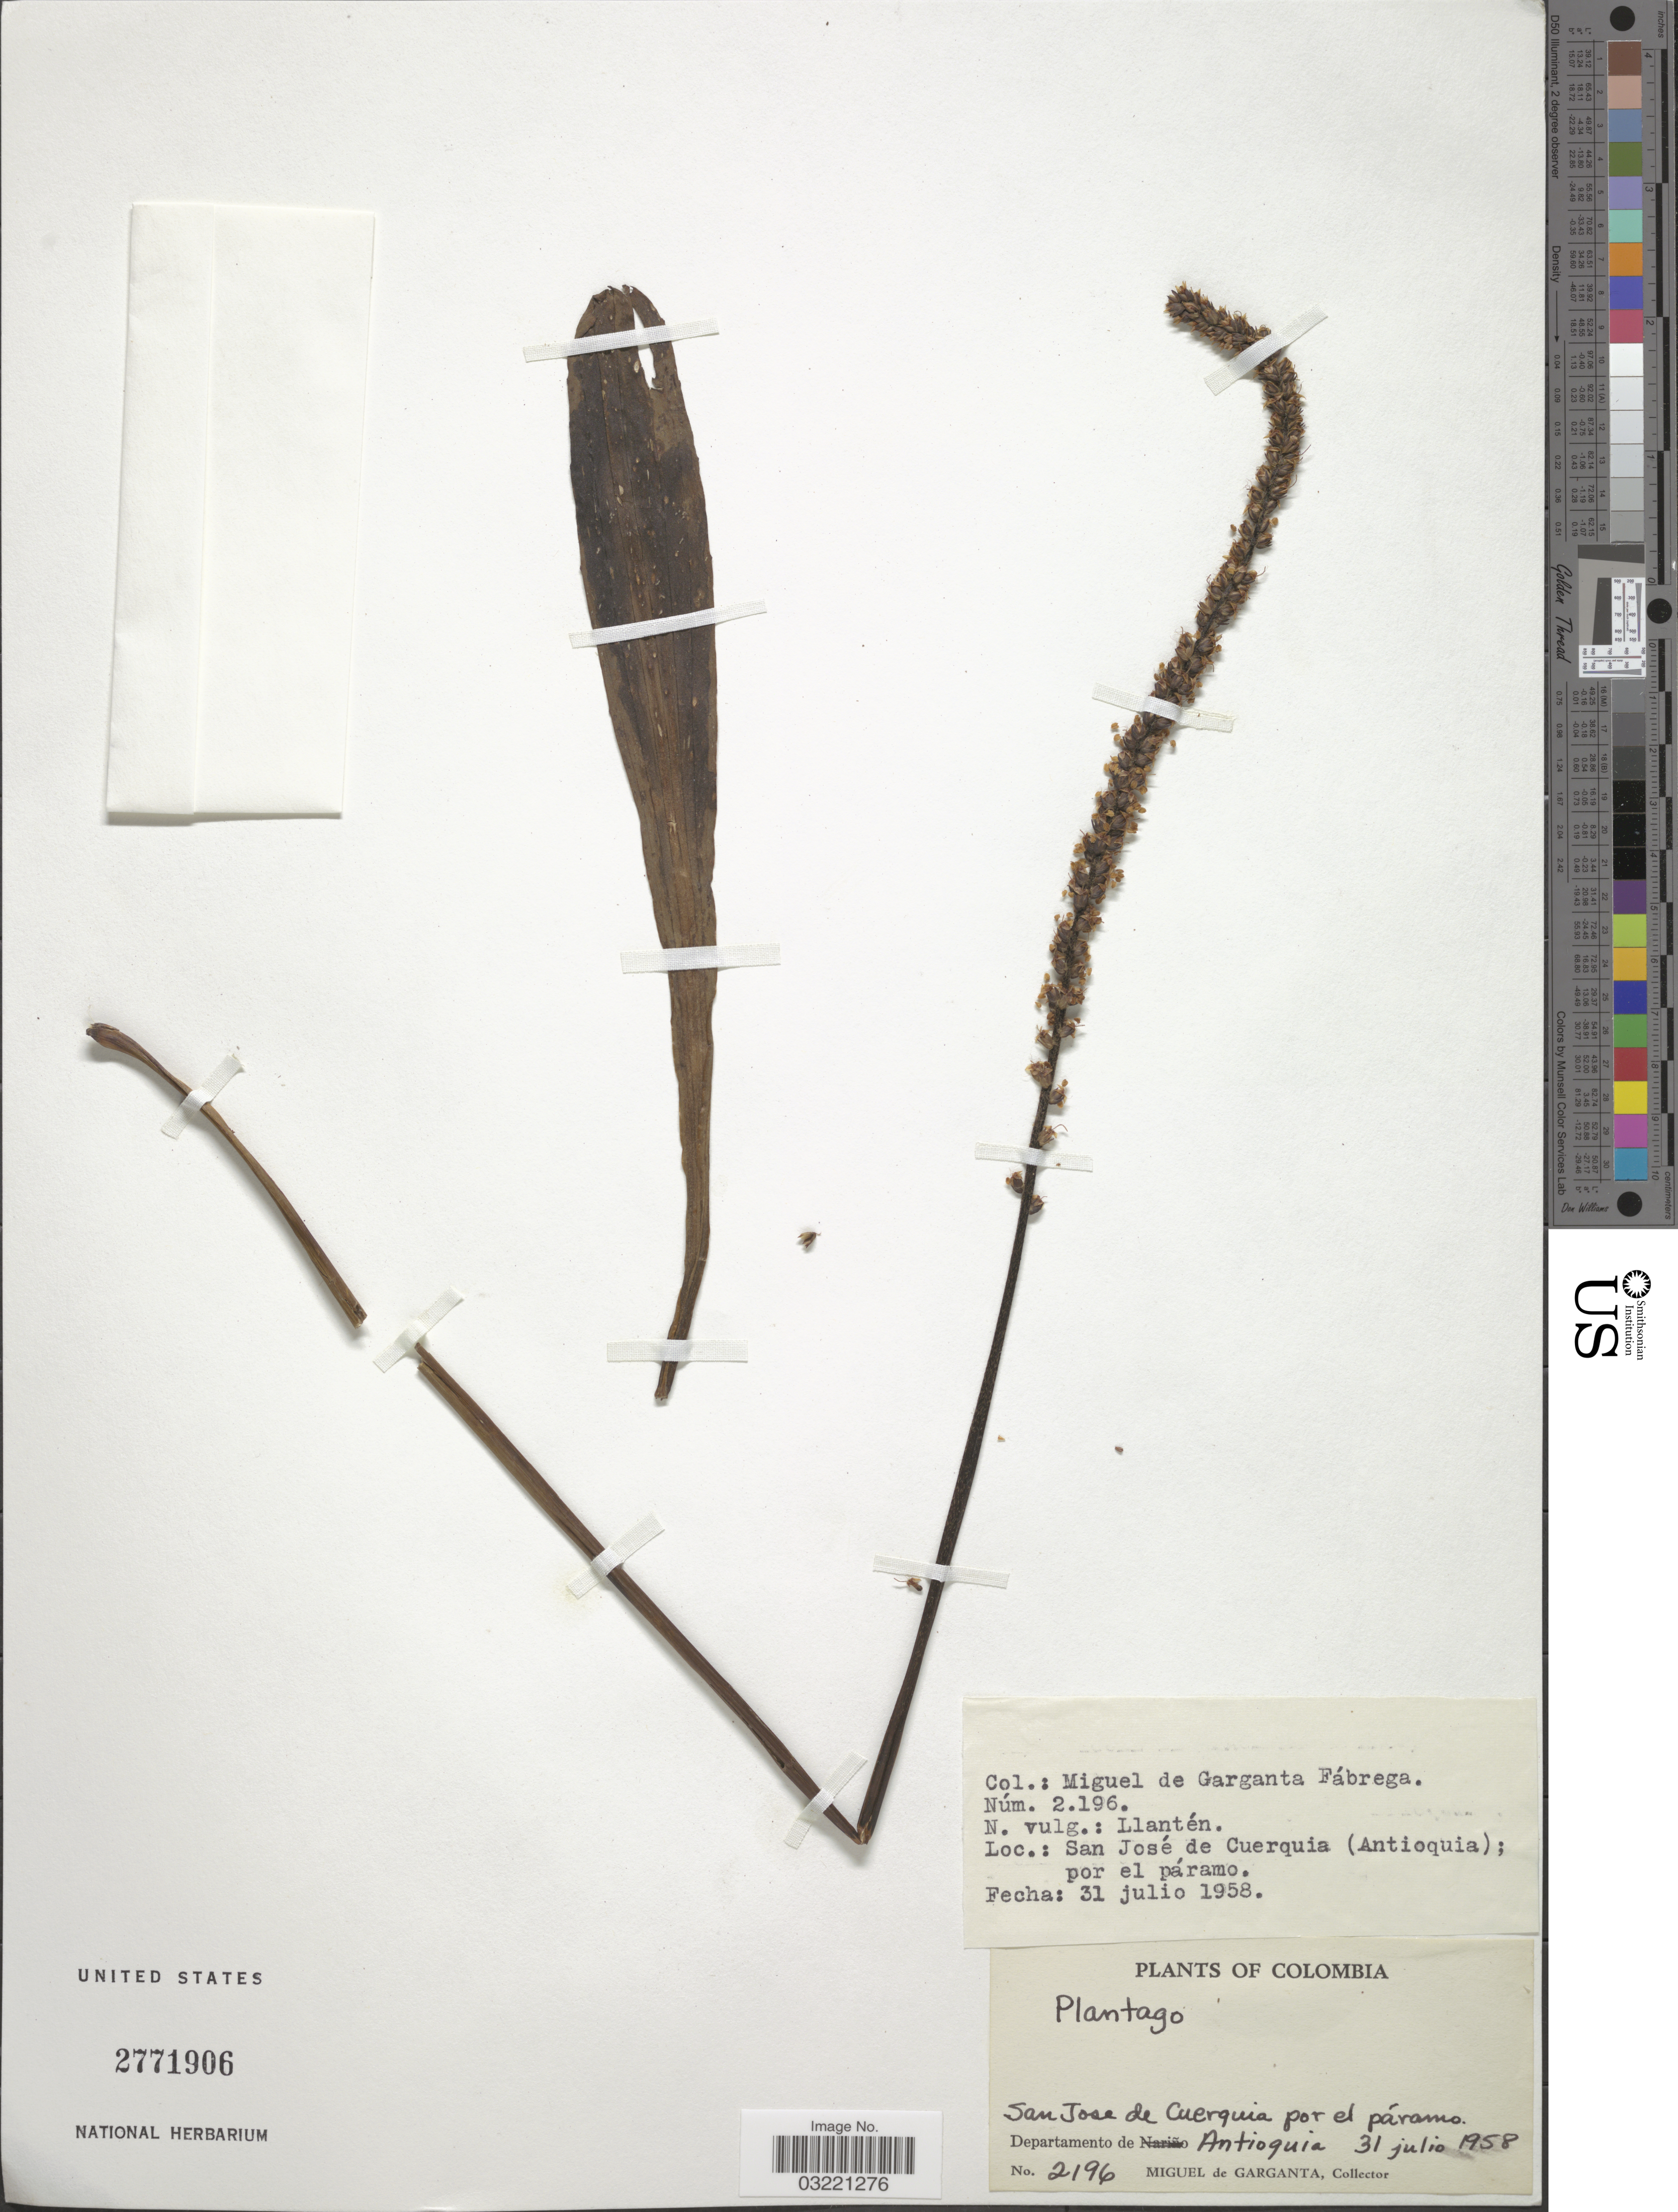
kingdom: Plantae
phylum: Tracheophyta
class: Magnoliopsida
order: Lamiales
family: Plantaginaceae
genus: Plantago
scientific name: Plantago sp.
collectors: M. Fabrega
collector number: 2196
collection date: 1958-07-31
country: Colombia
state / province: Antioquia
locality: Departamento de Antioquia. San José de Cuerquia.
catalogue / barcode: US 2771906